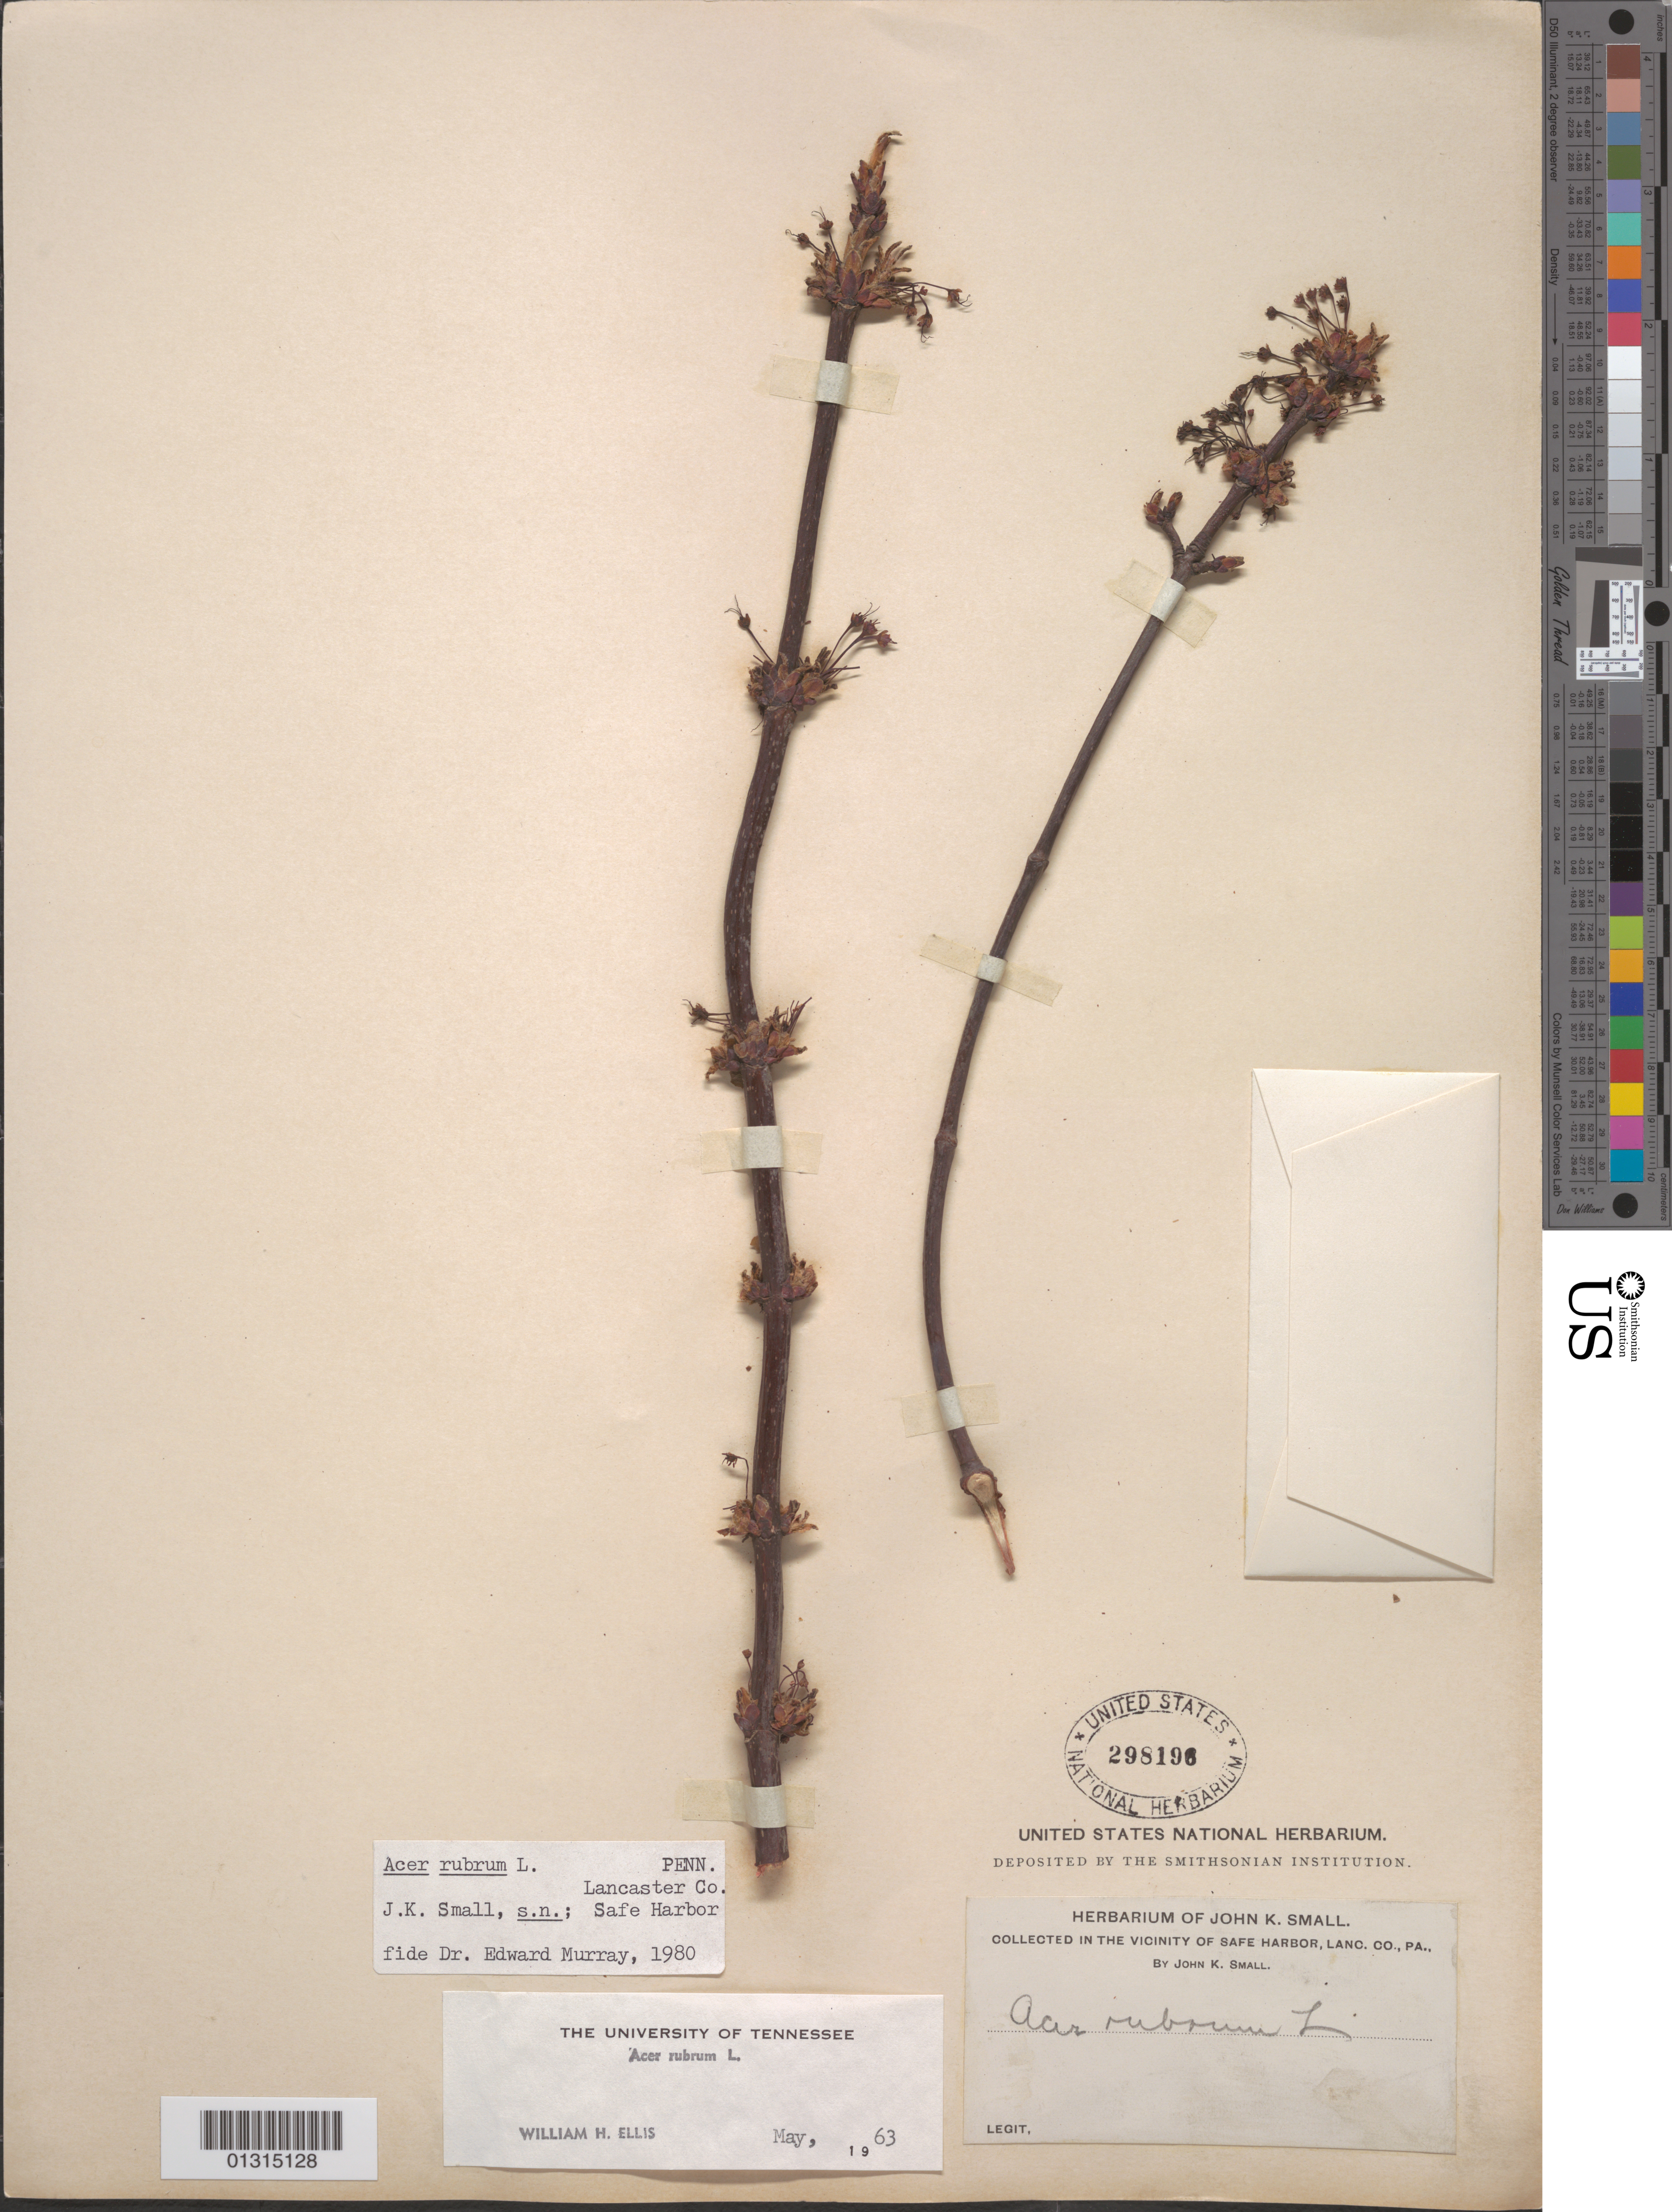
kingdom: Plantae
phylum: Tracheophyta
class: Magnoliopsida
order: Sapindales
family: Sapindaceae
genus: Acer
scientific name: Acer rubrum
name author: L.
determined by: Ellis, W. H.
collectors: J. K. Small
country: United States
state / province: Pennsylvania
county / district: Lancaster County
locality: Lancaster County, vicinityof Safe Harbor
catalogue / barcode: US 298196